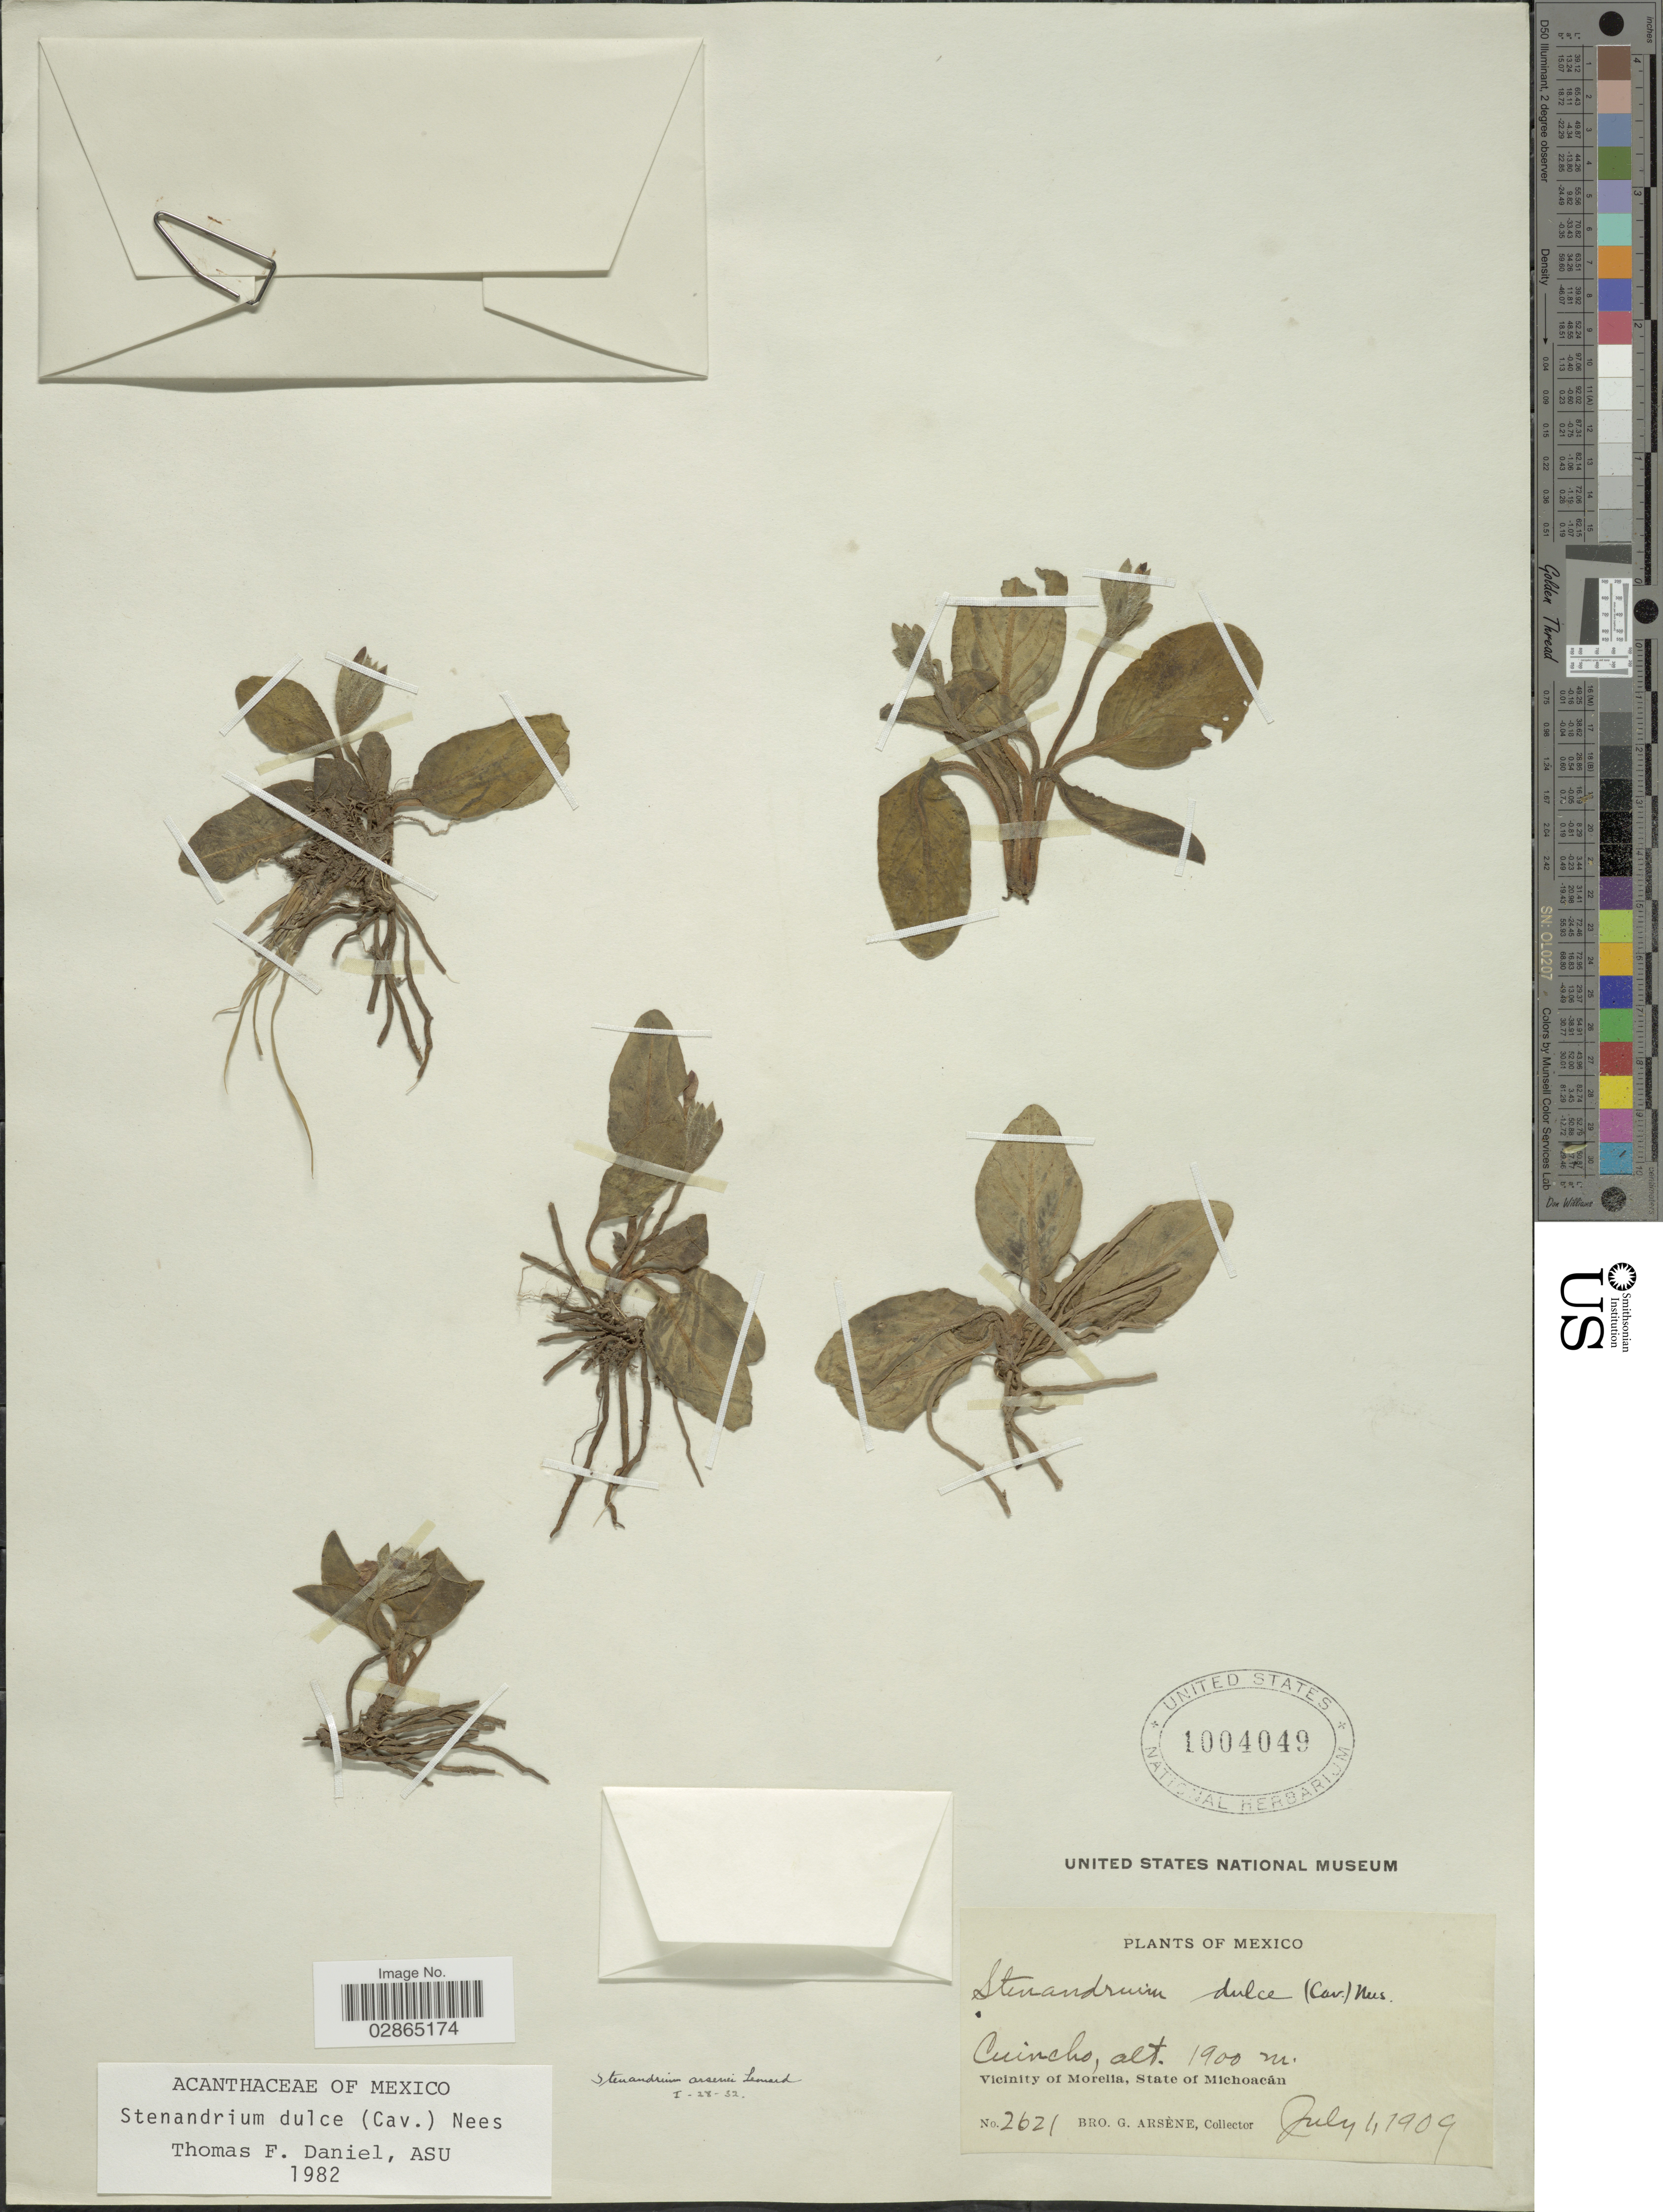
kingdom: Plantae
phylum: Tracheophyta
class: Magnoliopsida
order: Lamiales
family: Acanthaceae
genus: Stenandrium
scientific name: Stenandrium dulce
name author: (Cav.) Nees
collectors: Bro. G. Arsène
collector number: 2621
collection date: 1909-07-01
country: Mexico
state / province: Michoacán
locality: Cuincho, Vicinity of Morelia.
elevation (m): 1900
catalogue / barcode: US 1004049